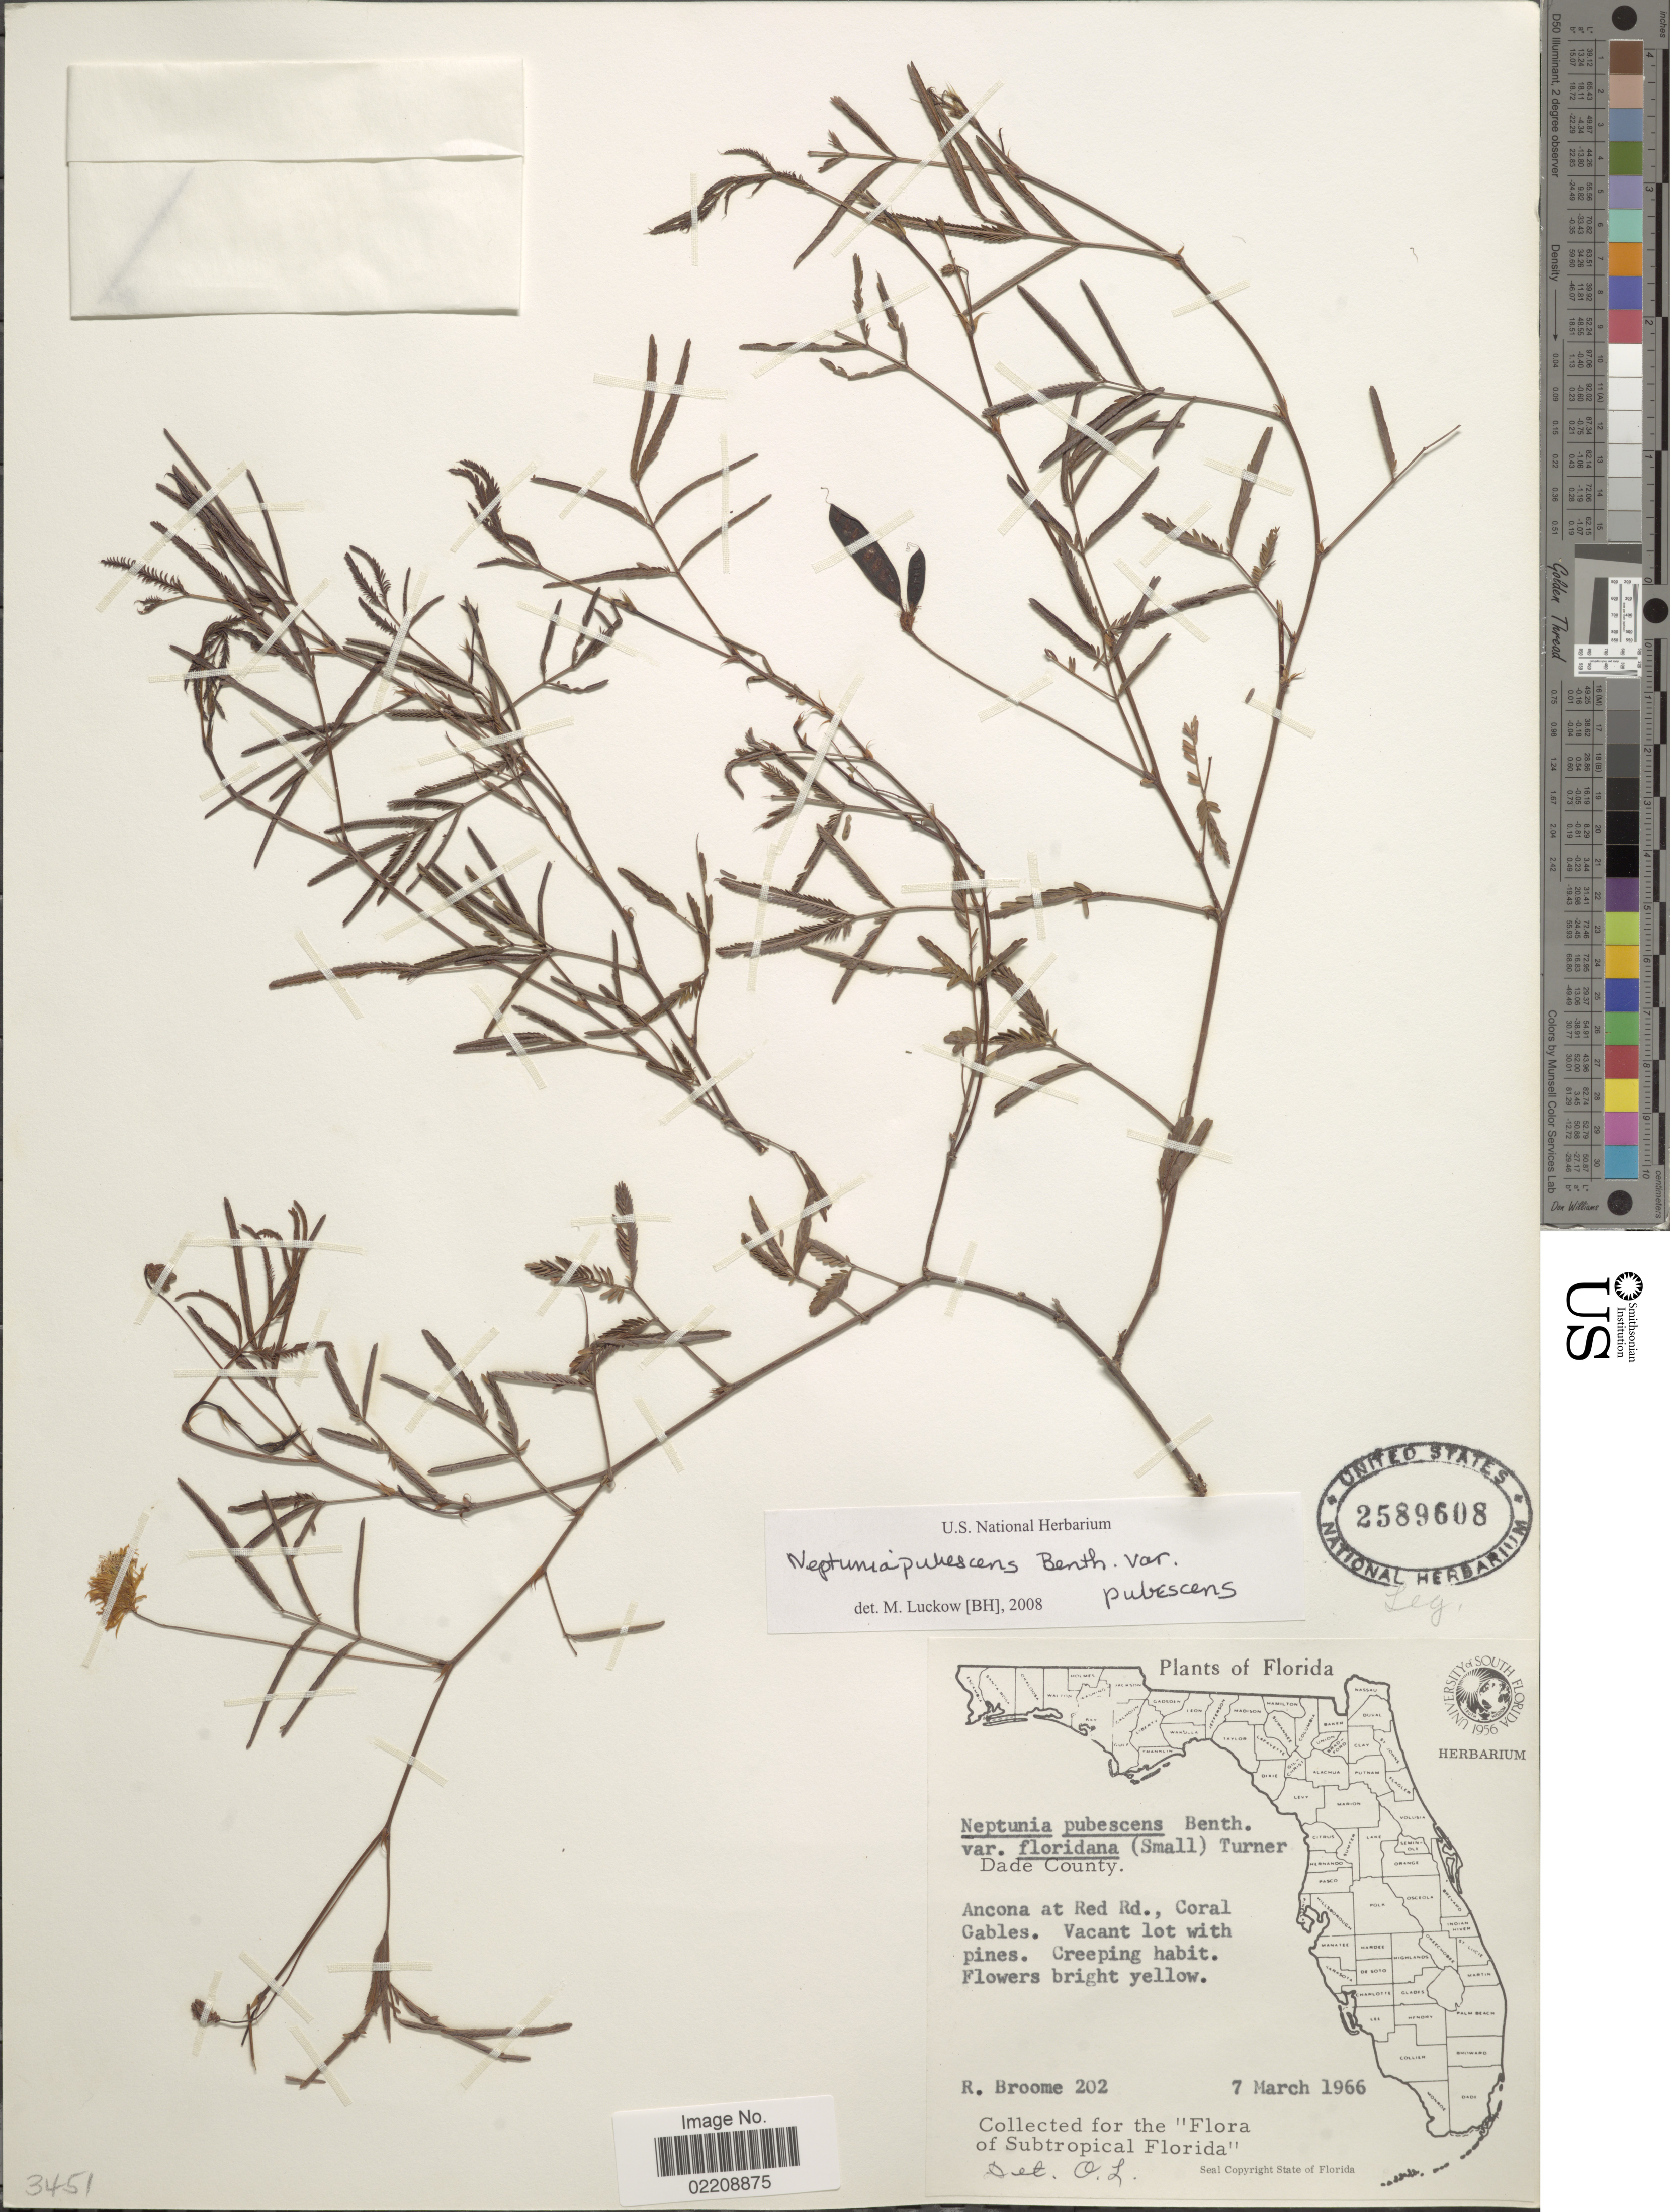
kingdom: Plantae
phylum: Tracheophyta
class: Magnoliopsida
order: Fabales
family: Fabaceae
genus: Neptunia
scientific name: Neptunia pubescens var. pubescens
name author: Benth.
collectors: R. Broome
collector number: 202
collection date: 1966-03-07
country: United States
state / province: Florida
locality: Ancona at Red Rd., Coral Gables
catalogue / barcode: US 2589608